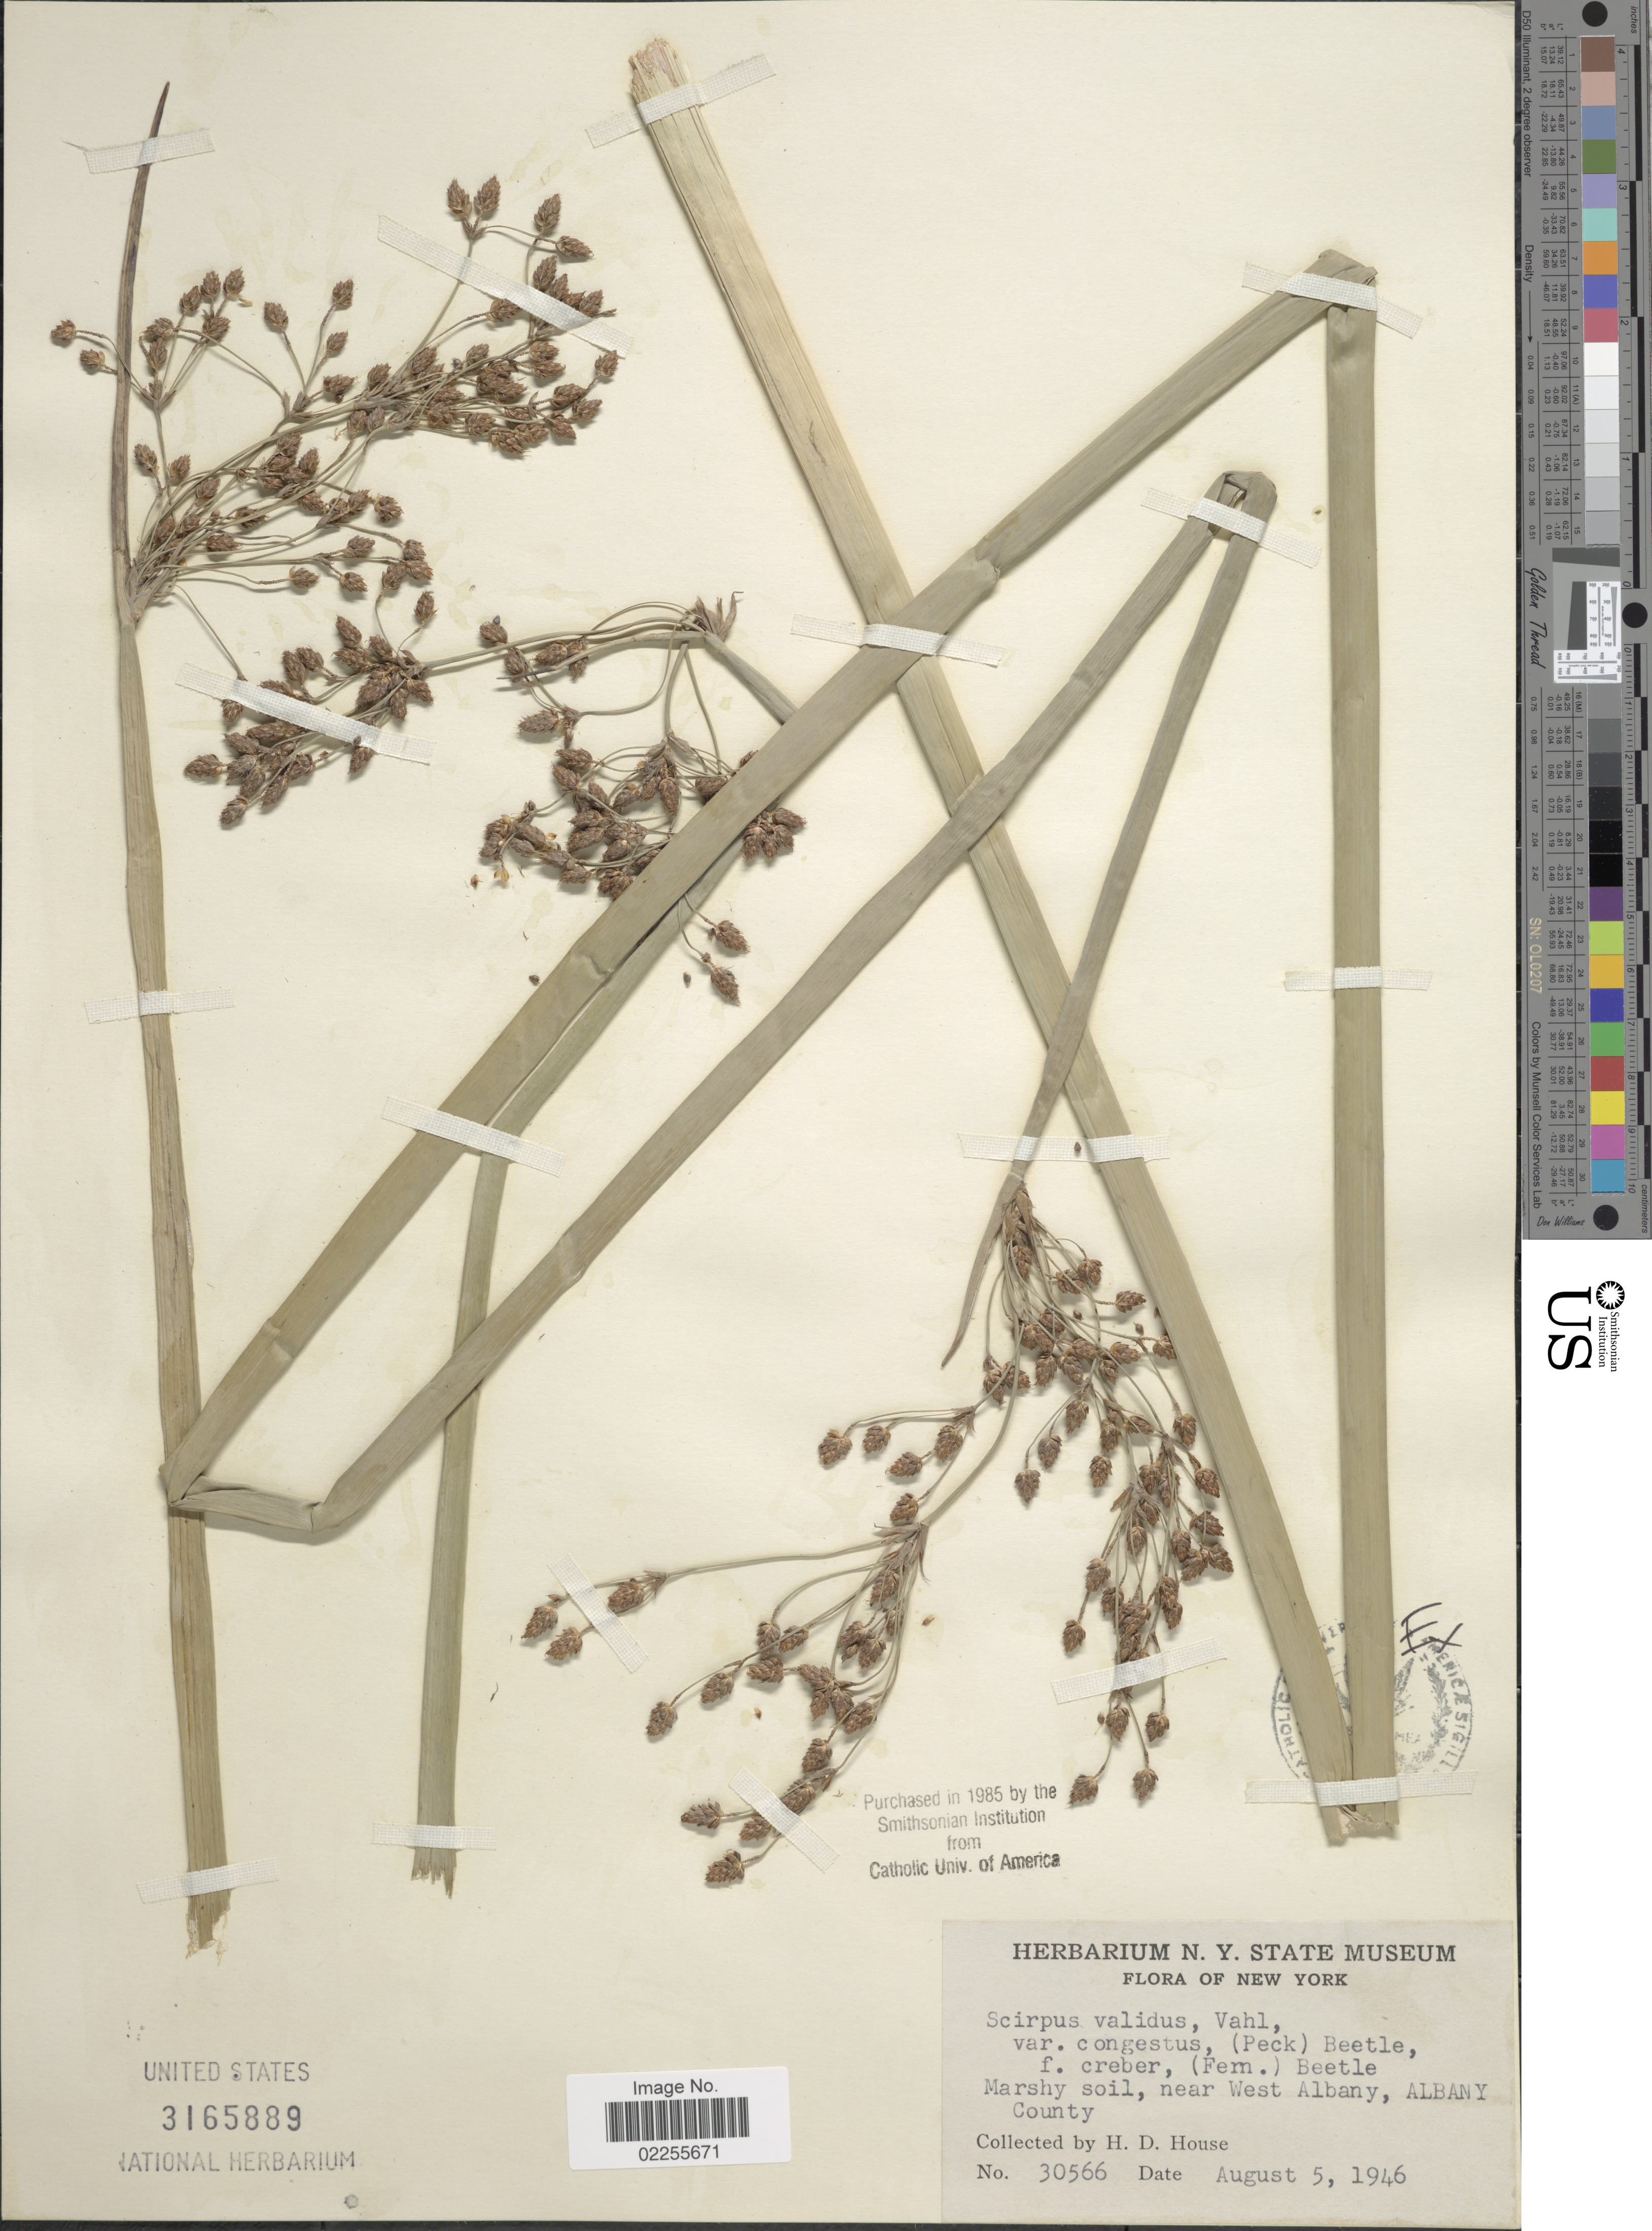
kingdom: Plantae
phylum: Tracheophyta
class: Liliopsida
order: Poales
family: Cyperaceae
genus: Schoenoplectus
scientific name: Schoenoplectus tabernaemontani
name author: (C.C. Gmel.) Palla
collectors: H. D. House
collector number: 30566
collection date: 1946-08-05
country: United States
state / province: New York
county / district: Albany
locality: Near West Albany, Albany County.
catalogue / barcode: US 3165889